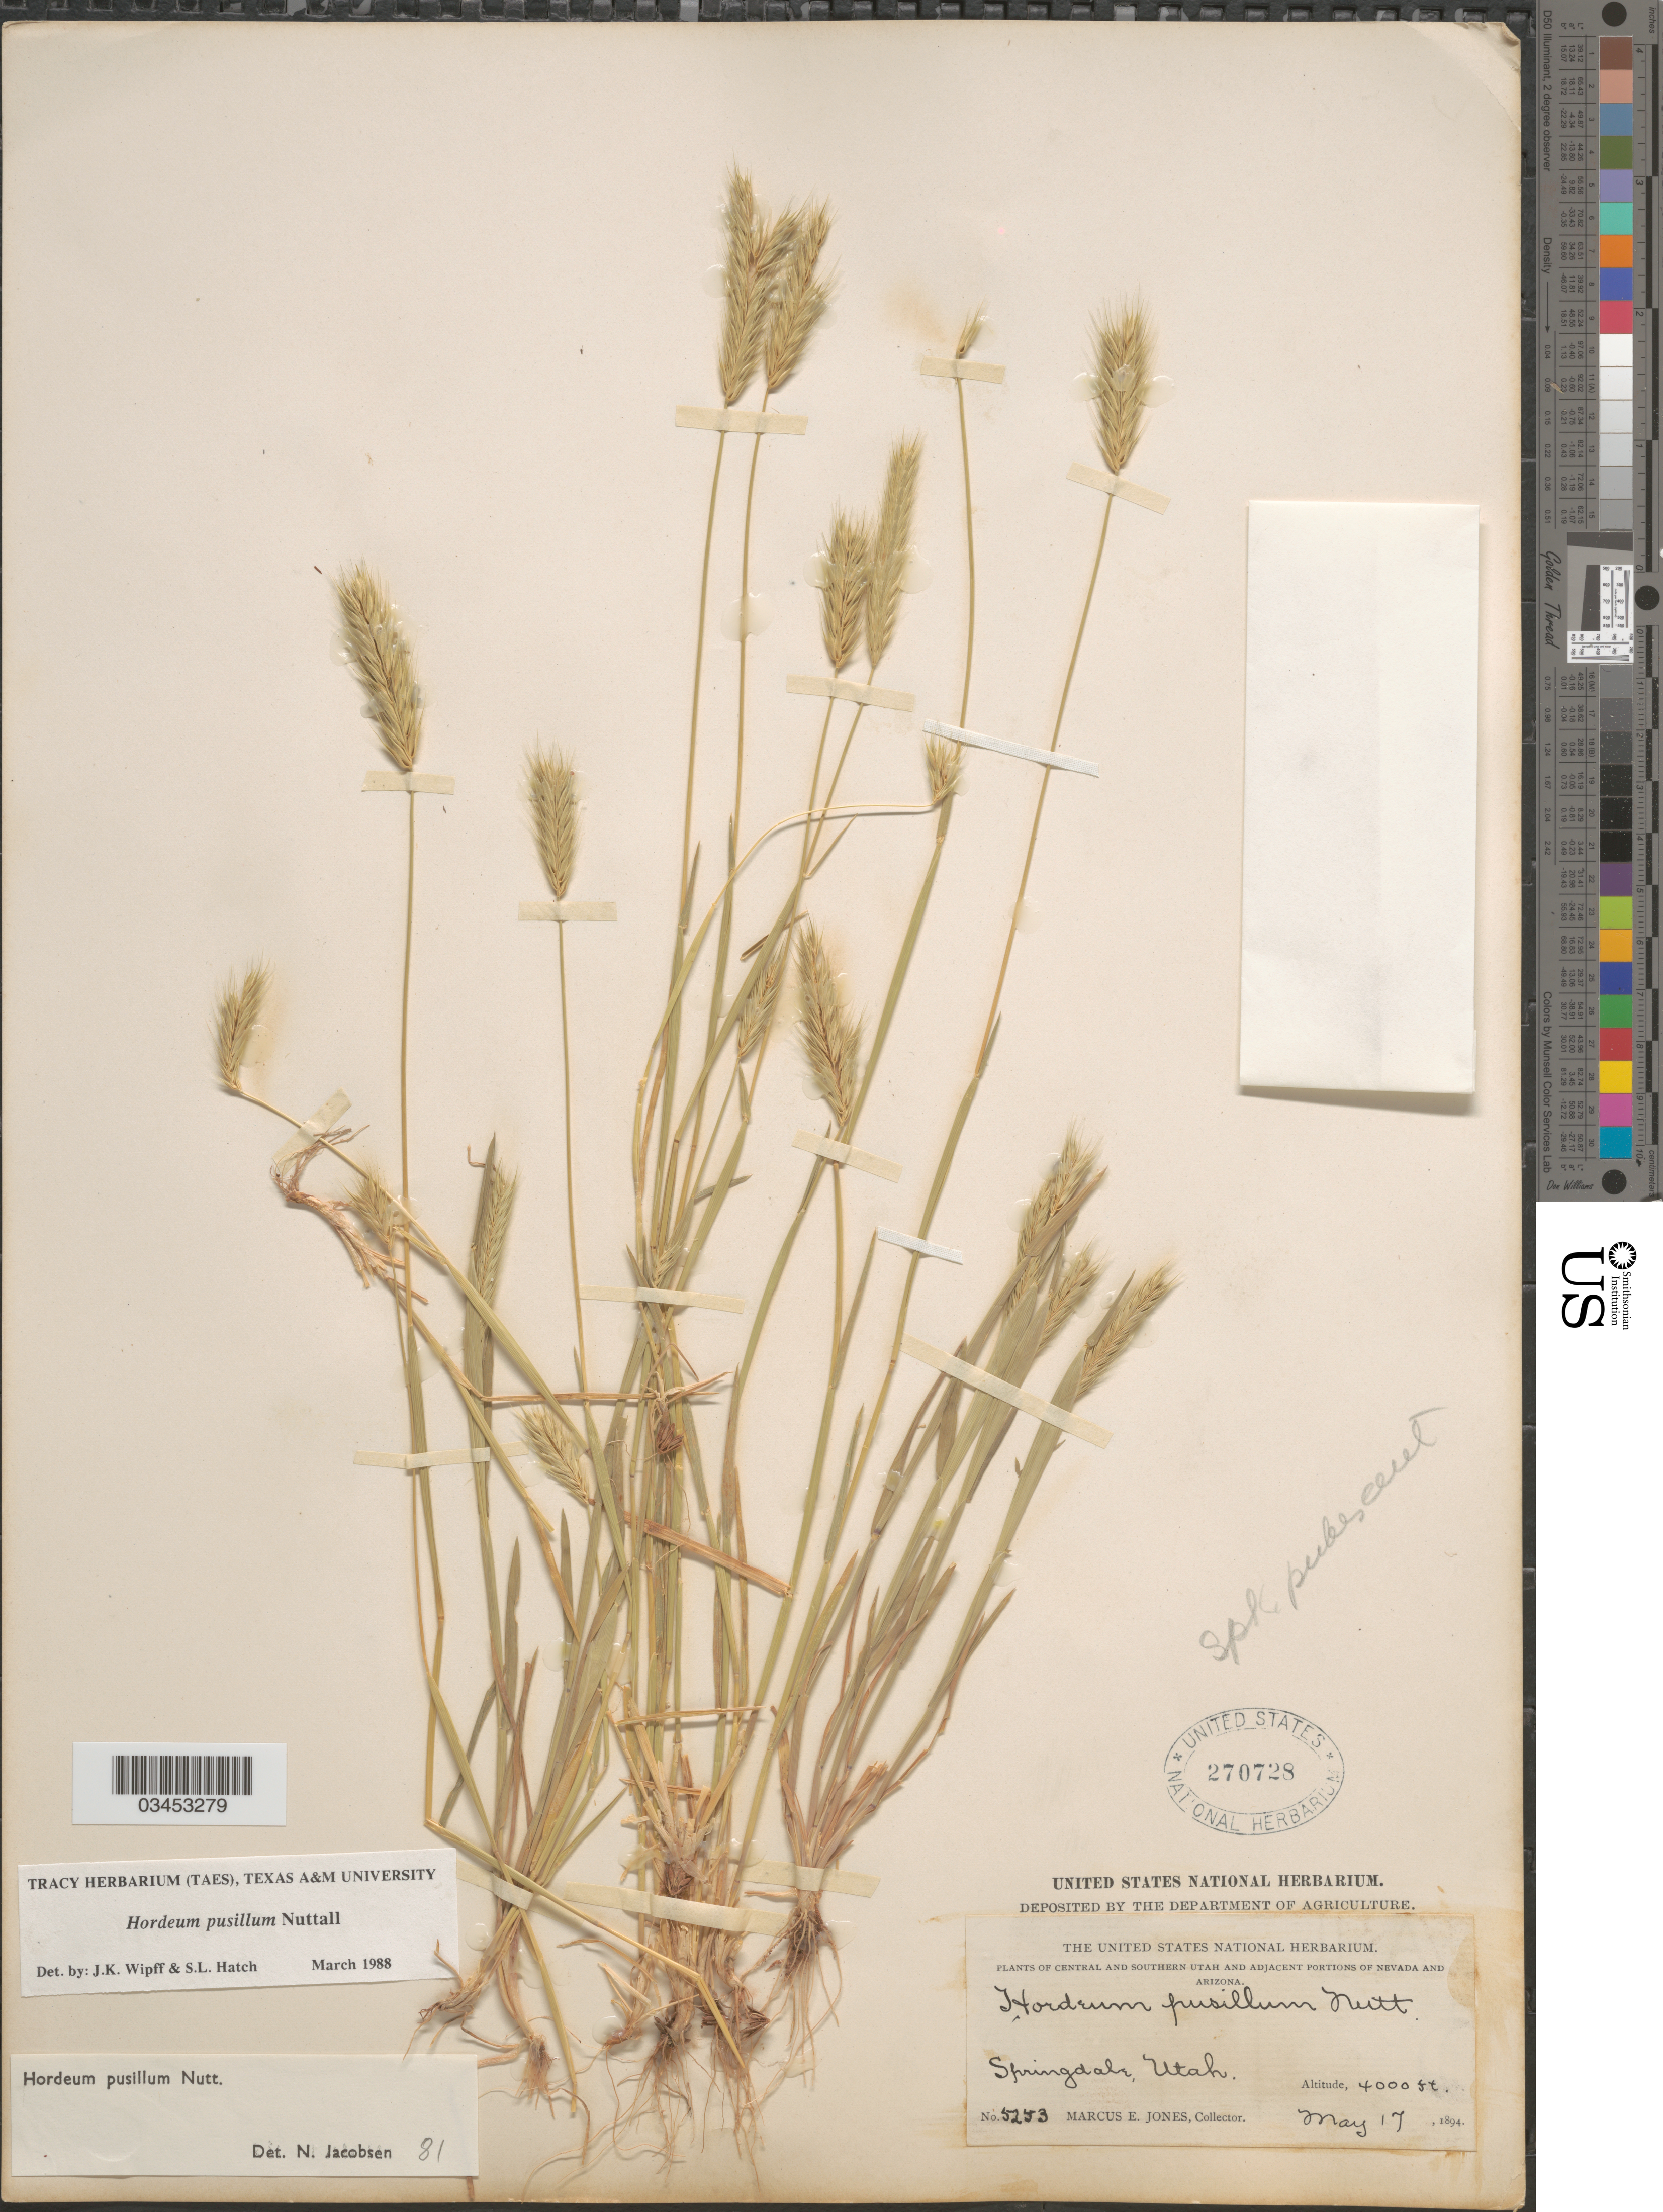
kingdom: Plantae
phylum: Tracheophyta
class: Liliopsida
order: Poales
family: Poaceae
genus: Hordeum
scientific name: Hordeum pusillum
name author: Nutt.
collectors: M. E. Jones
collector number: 5253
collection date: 1894-05-17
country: United States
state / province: Utah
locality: Springdale. Central and Southern Utah.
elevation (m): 1219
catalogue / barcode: US 270728